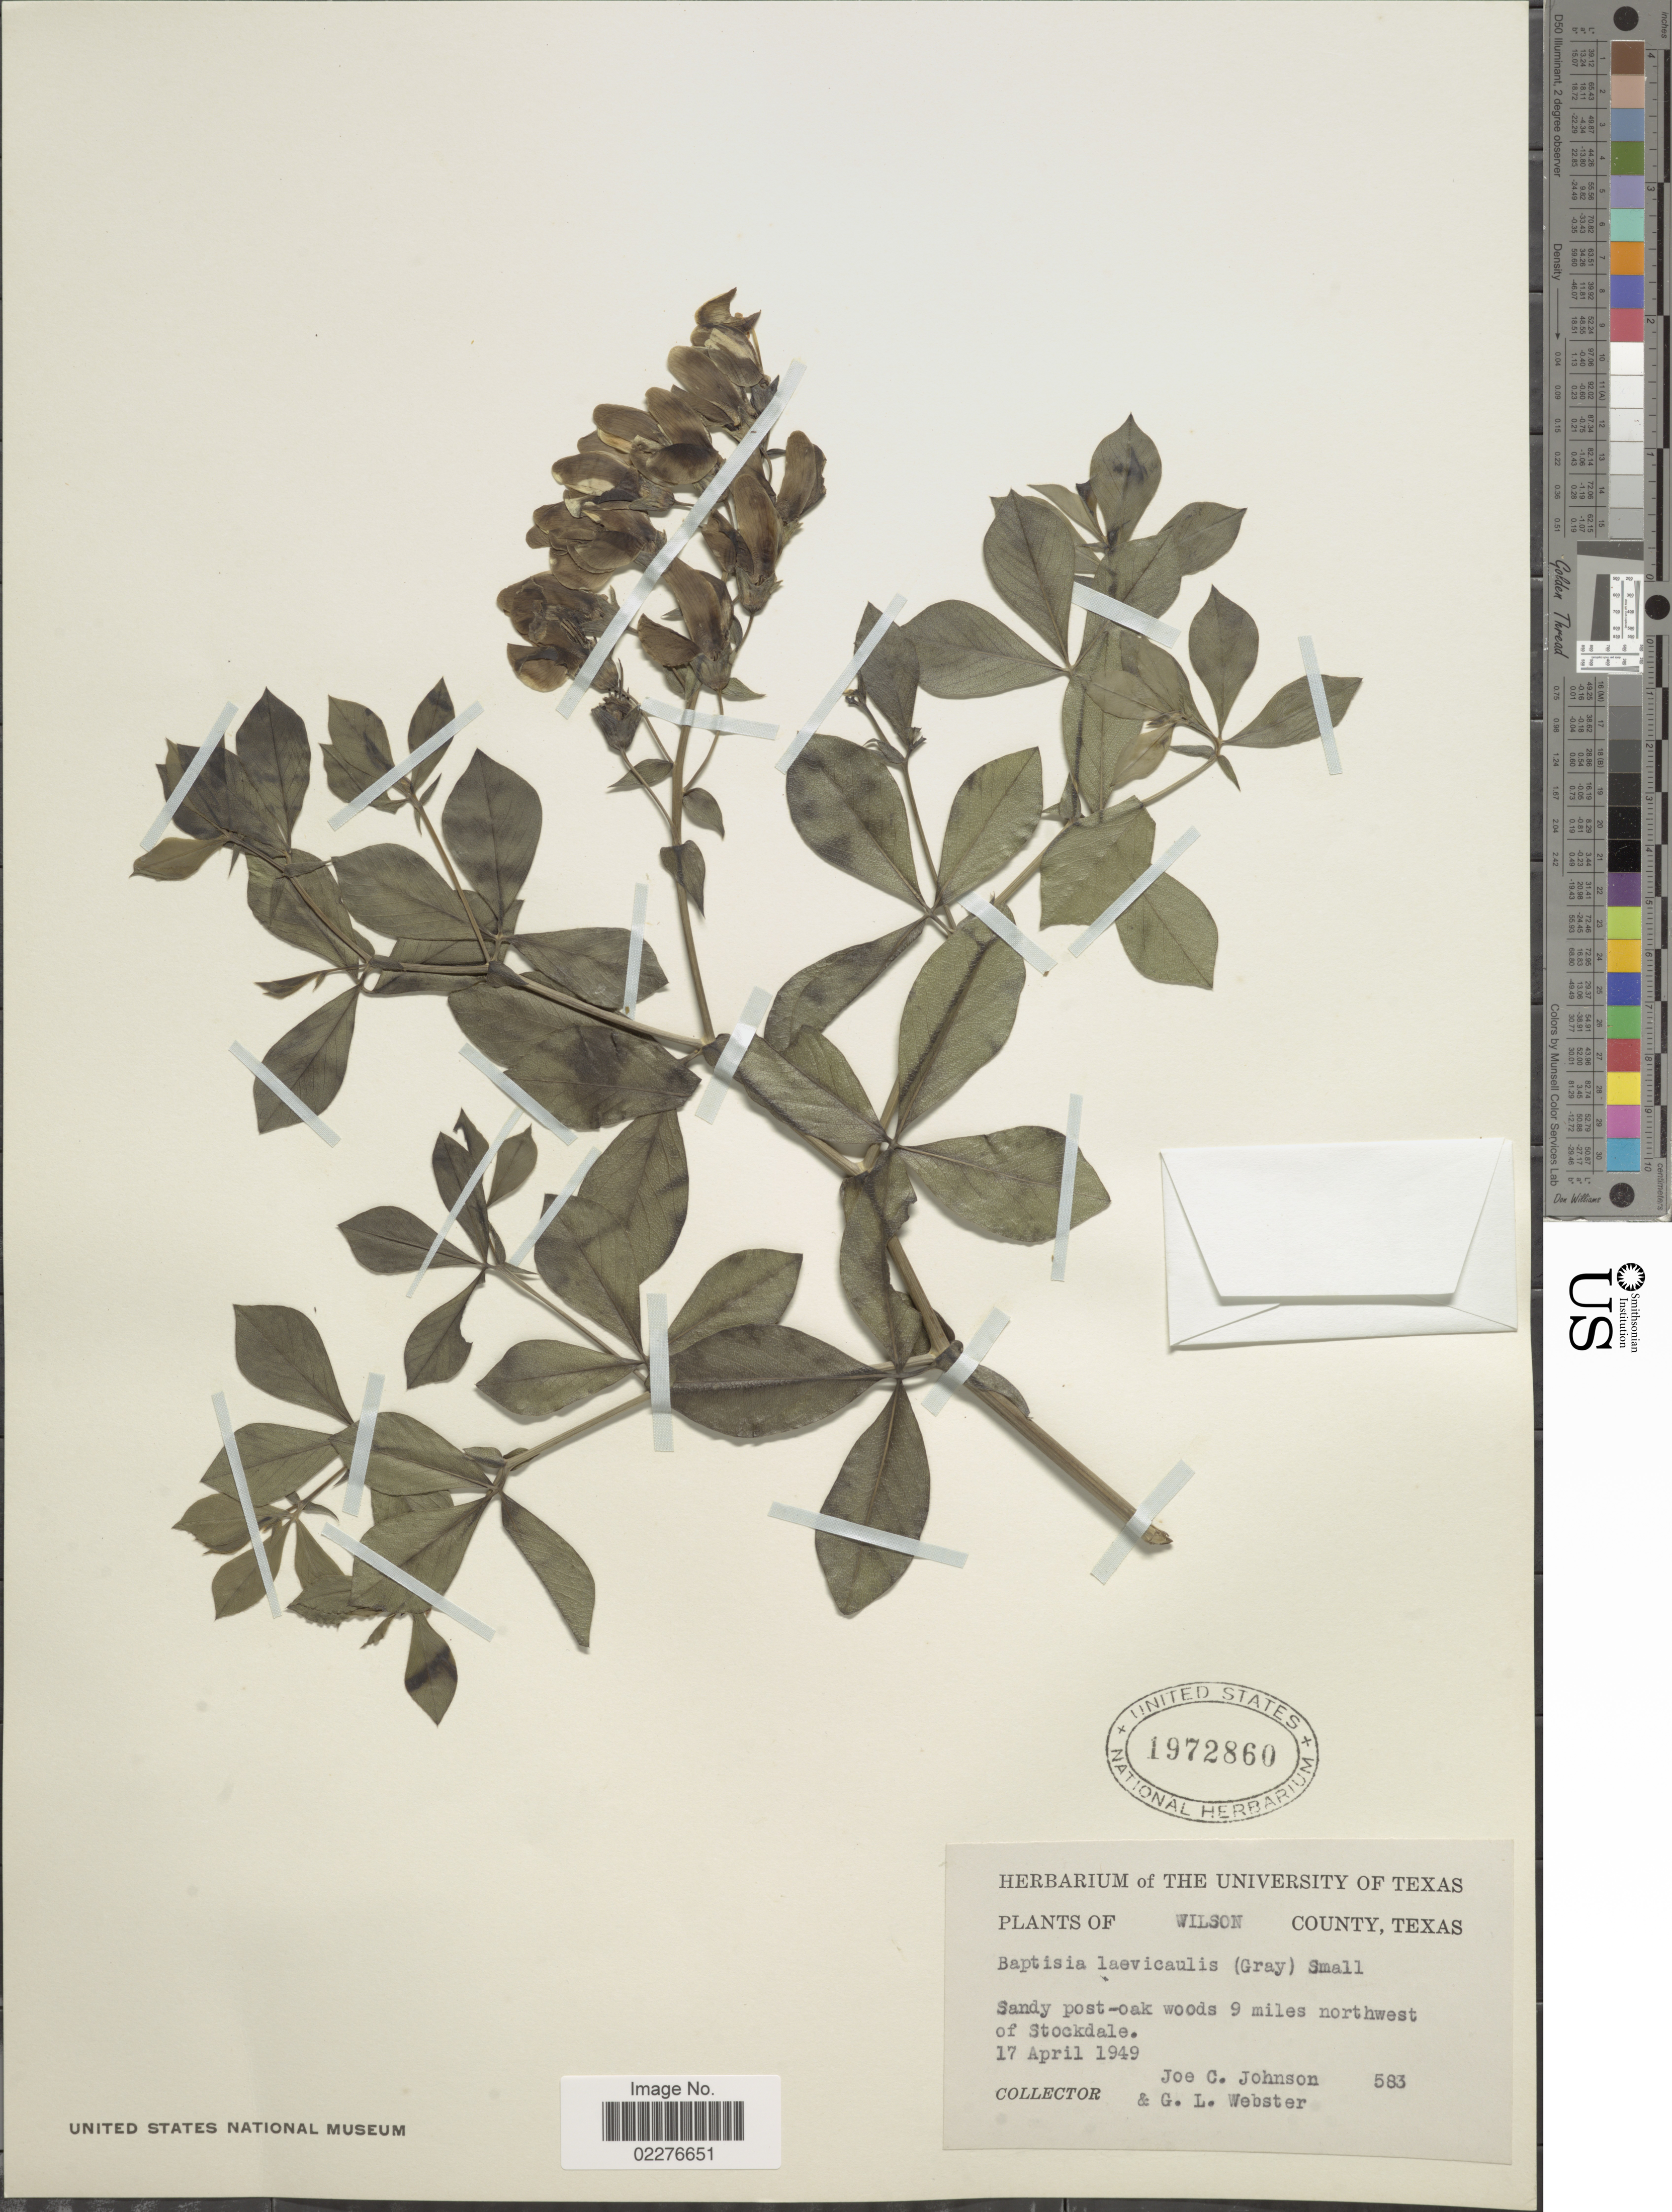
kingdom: Plantae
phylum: Tracheophyta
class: Magnoliopsida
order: Fabales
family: Fabaceae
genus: Baptisia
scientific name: Baptisia laevicaulis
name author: (Canby) Small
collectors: J. C. Johnson & G. L. Webster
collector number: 583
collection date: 1949-04-17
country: United States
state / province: Texas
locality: Wilson County, Sandy post-oak woods 9 miles northwest of Stockdale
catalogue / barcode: US 1972860